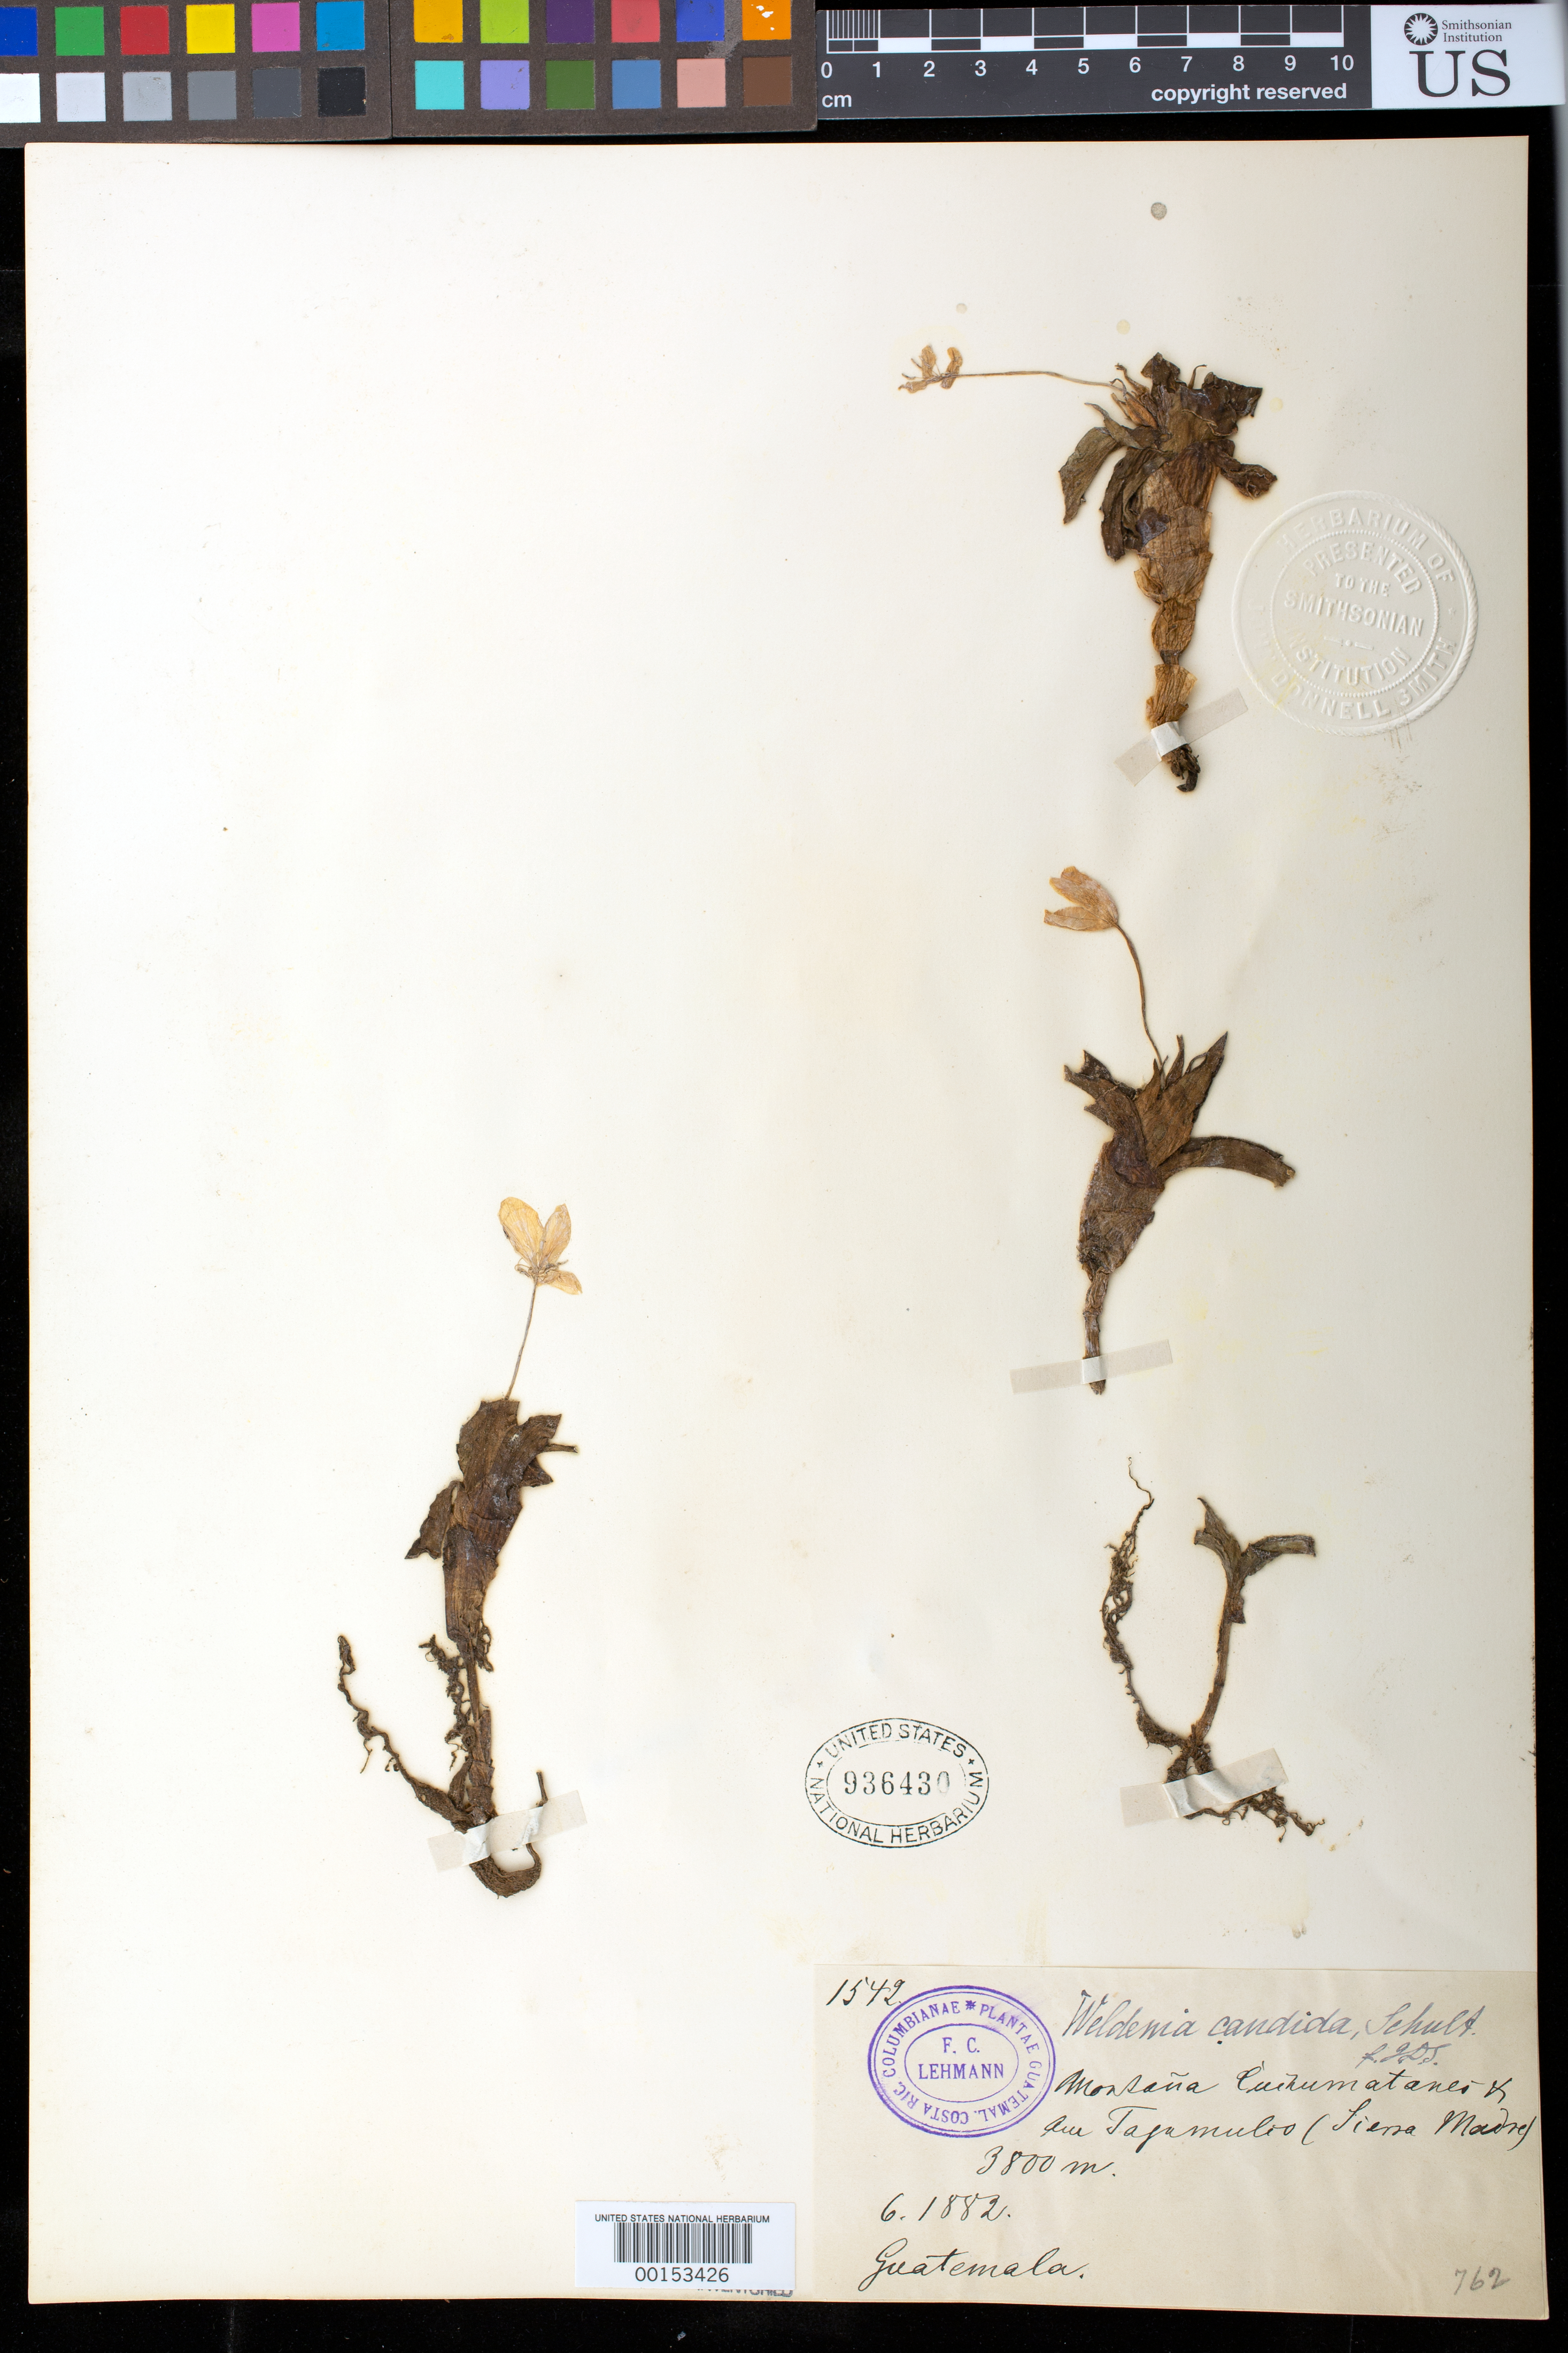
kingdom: Plantae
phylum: Tracheophyta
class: Liliopsida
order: Commelinales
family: Commelinaceae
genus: Weldenia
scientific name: Weldenia candida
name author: Schult. f.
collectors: F. C. Lehmann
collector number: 1542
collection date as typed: Jun 1882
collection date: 1882-06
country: Guatemala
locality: Monsana cuchumataneo, Sierra Madre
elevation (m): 3800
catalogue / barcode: US 936430